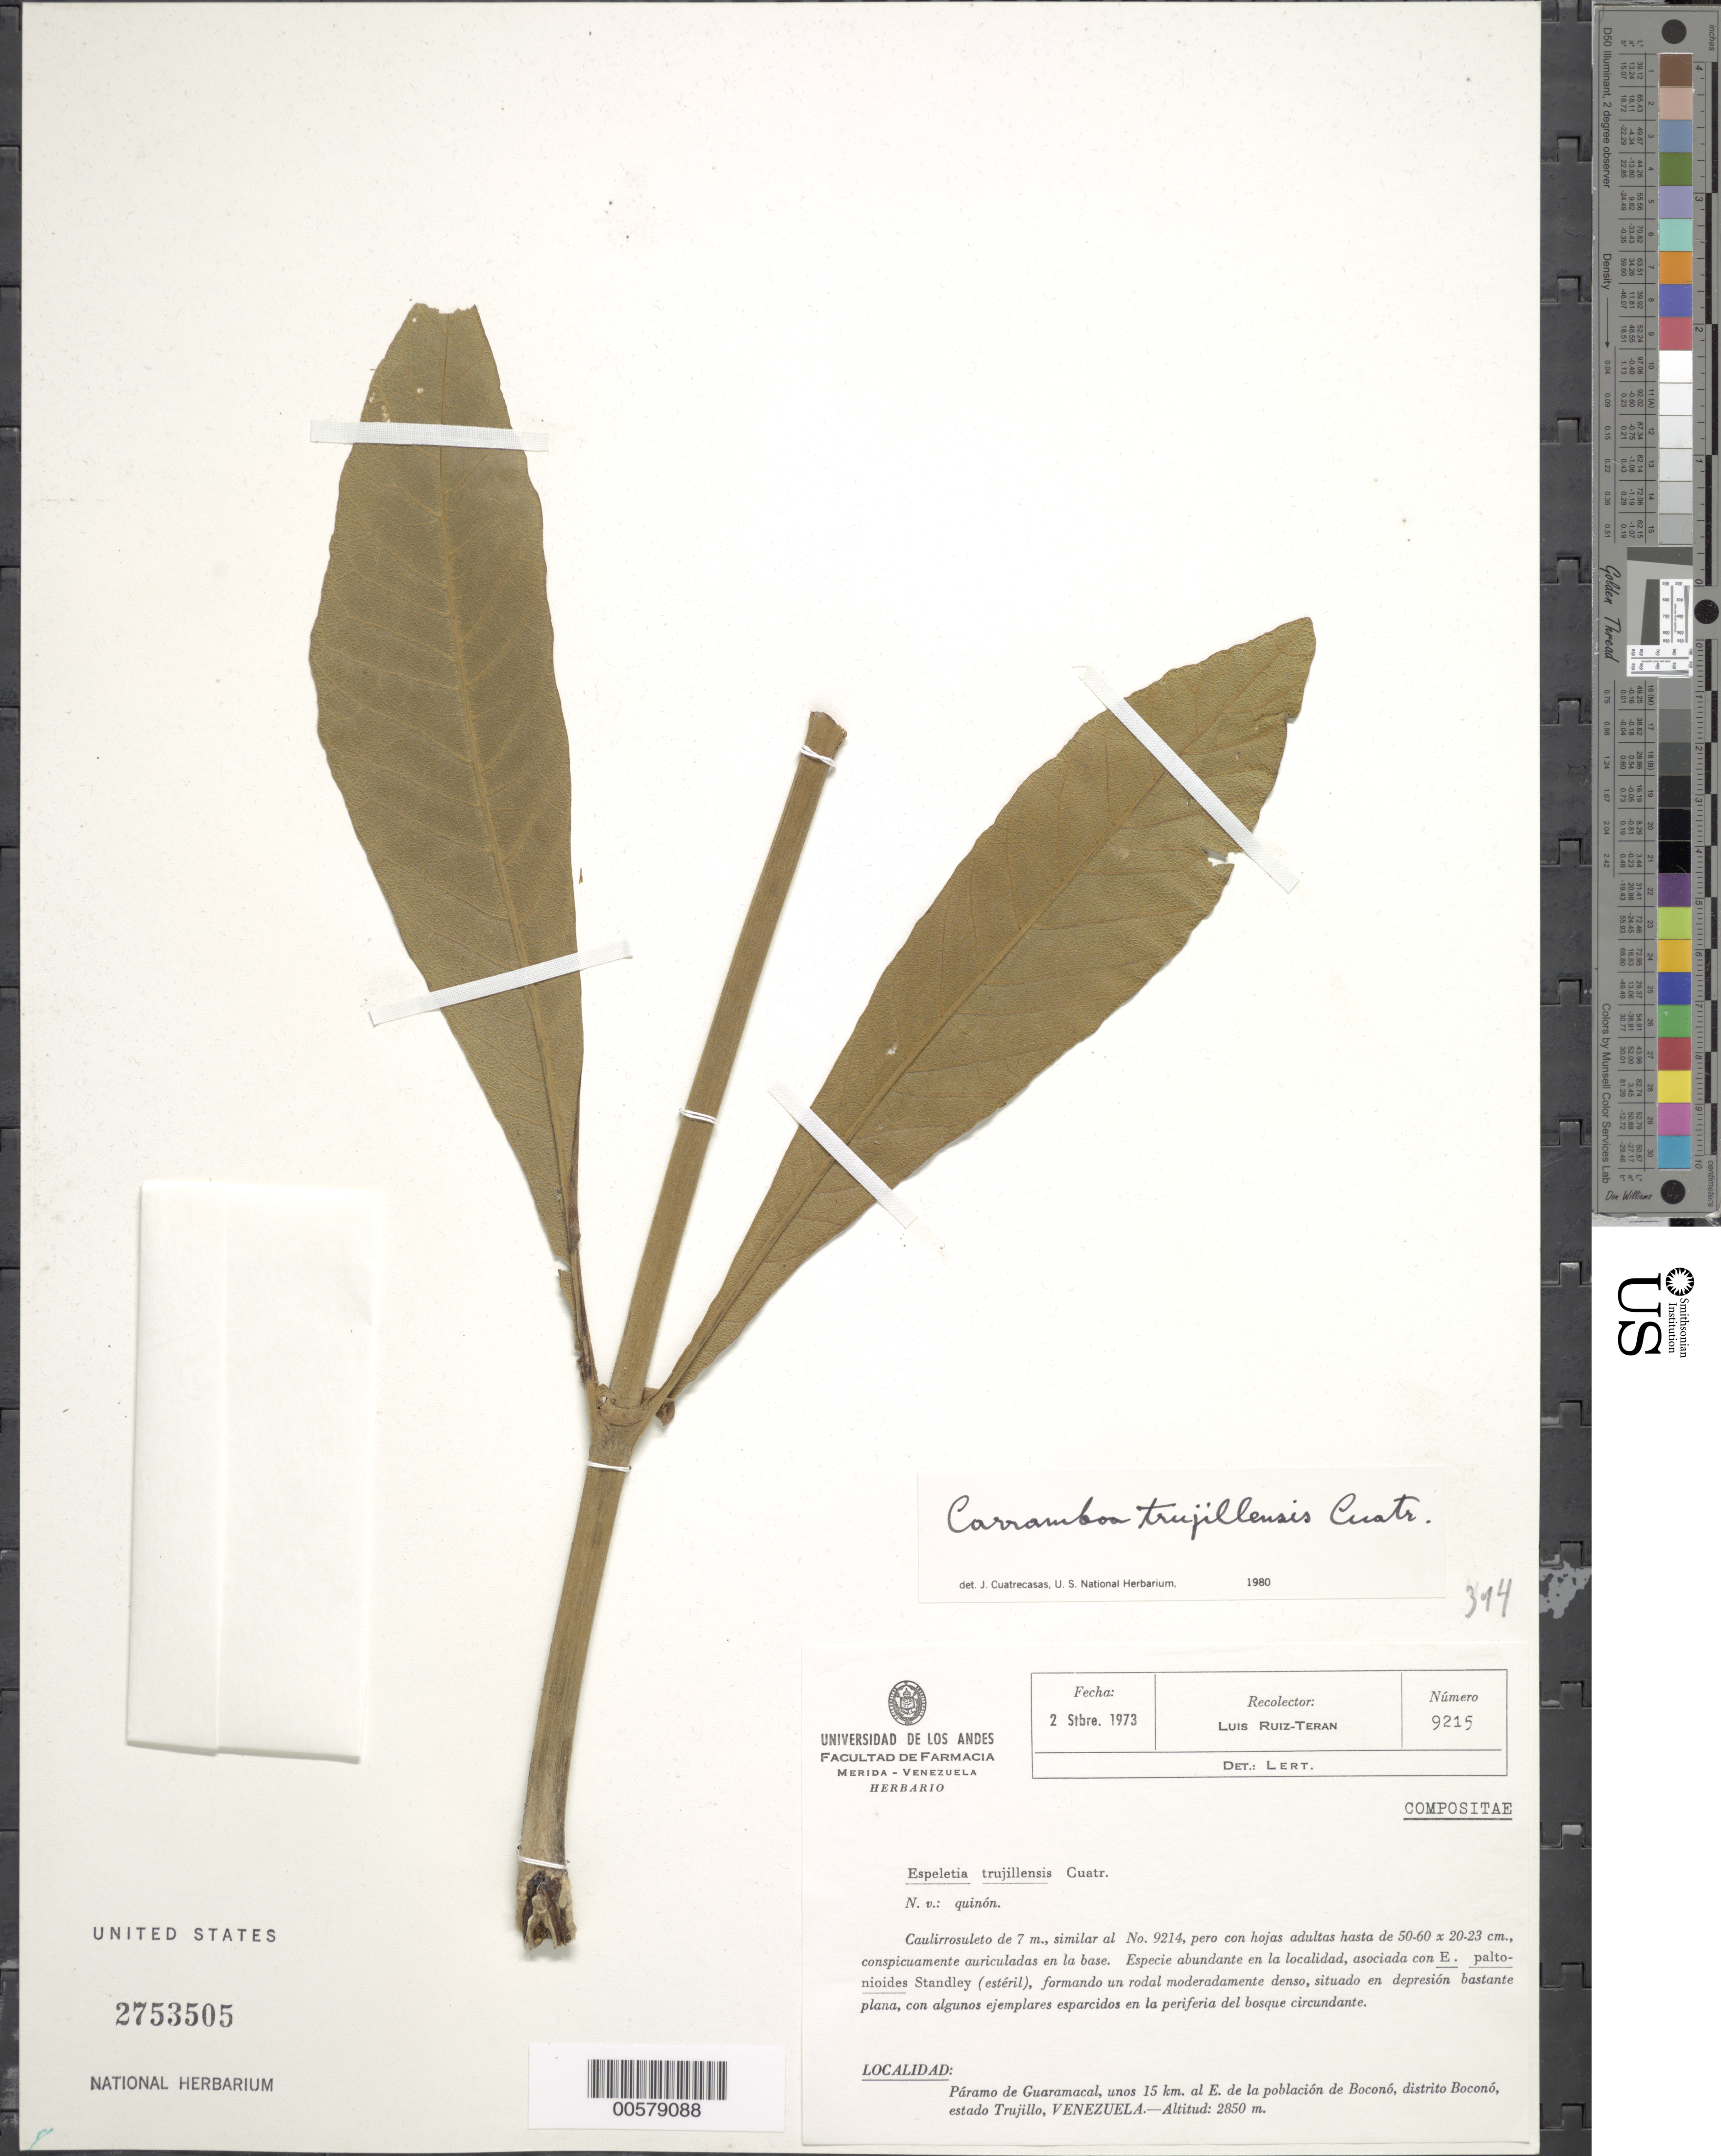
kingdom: Plantae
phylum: Tracheophyta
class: Magnoliopsida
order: Asterales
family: Asteraceae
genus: Carramboa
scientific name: Carramboa trujillensis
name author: (Cuatrec.) Cuatrec.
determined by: Cuatrecasas, J.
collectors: L. E. Ruíz-Terán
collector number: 9215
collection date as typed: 02 Sep 1973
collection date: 1973-09-02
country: Venezuela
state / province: Trujillo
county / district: Boconó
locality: Páramo de Guaramacal, 15 km E de Boconó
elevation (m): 2850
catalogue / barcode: US 2753505